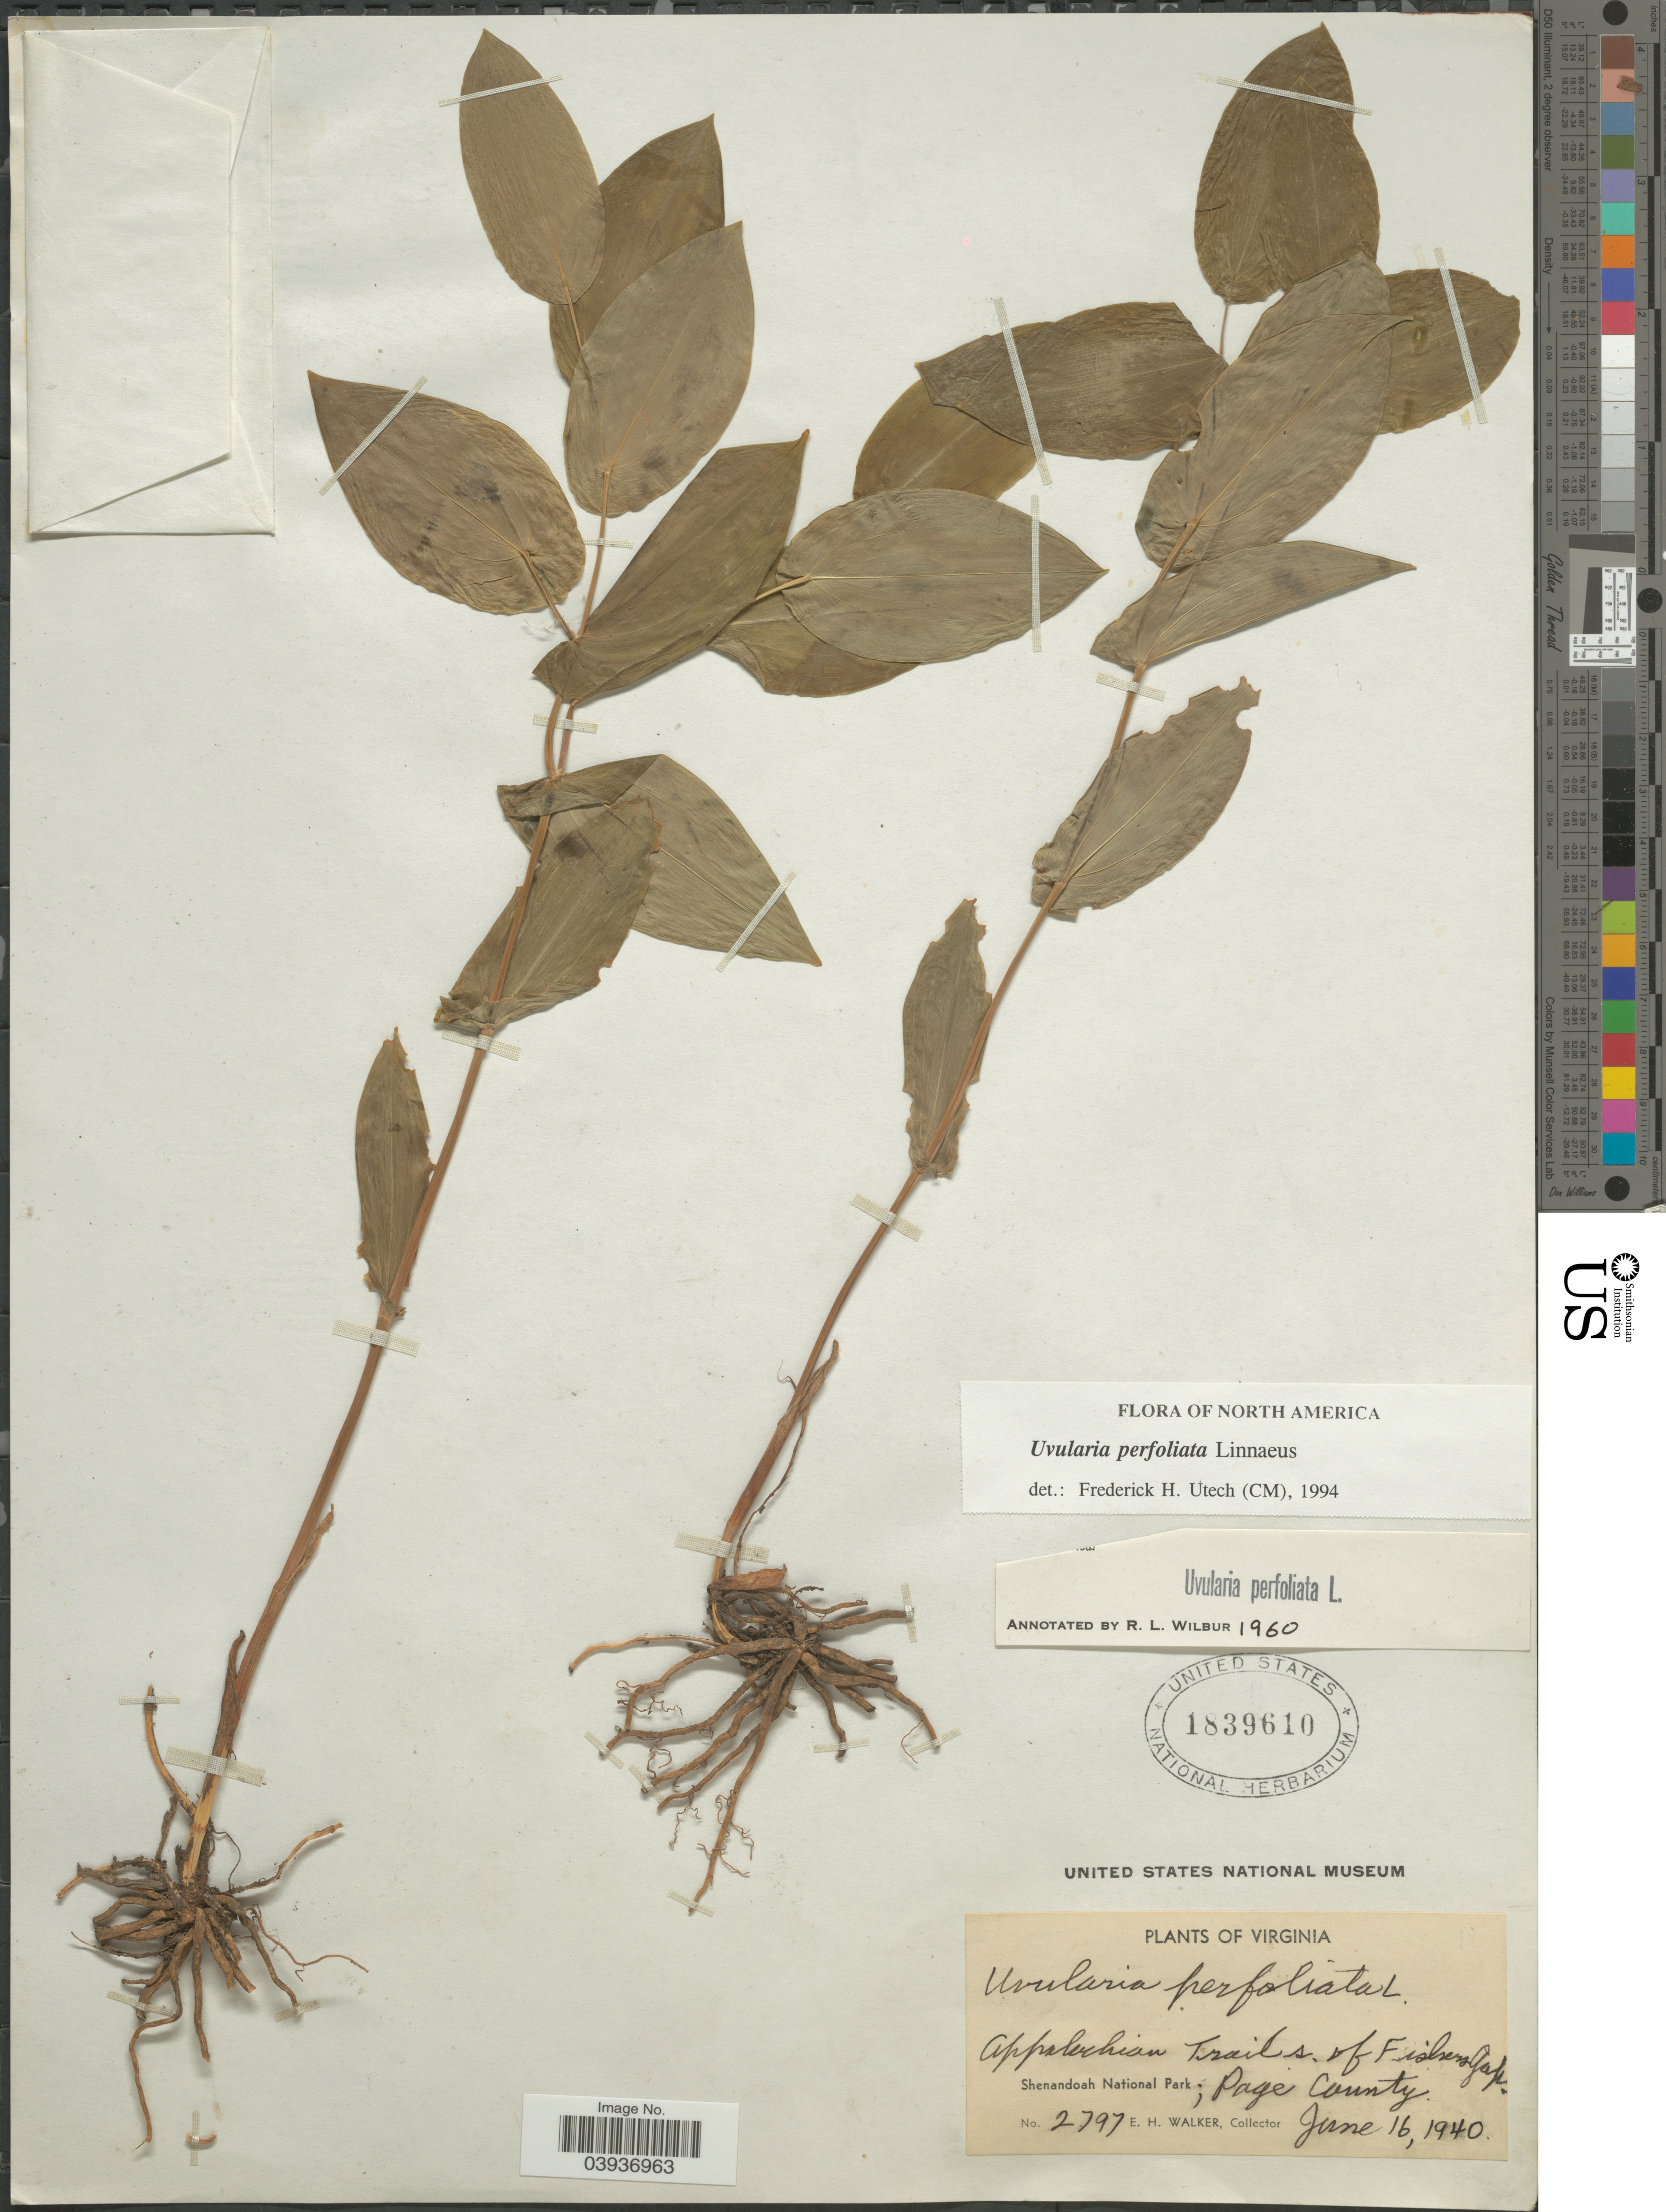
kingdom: Plantae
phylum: Tracheophyta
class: Liliopsida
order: Liliales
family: Colchicaceae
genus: Uvularia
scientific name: Uvularia perfoliata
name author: L.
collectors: E. H. Walker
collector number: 2797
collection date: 1940-06-16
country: United States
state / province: Virginia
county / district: Page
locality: Appelerhian Trail s. of Fishing Gap. Shenandoah National Park; Page County.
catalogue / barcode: US 1839610